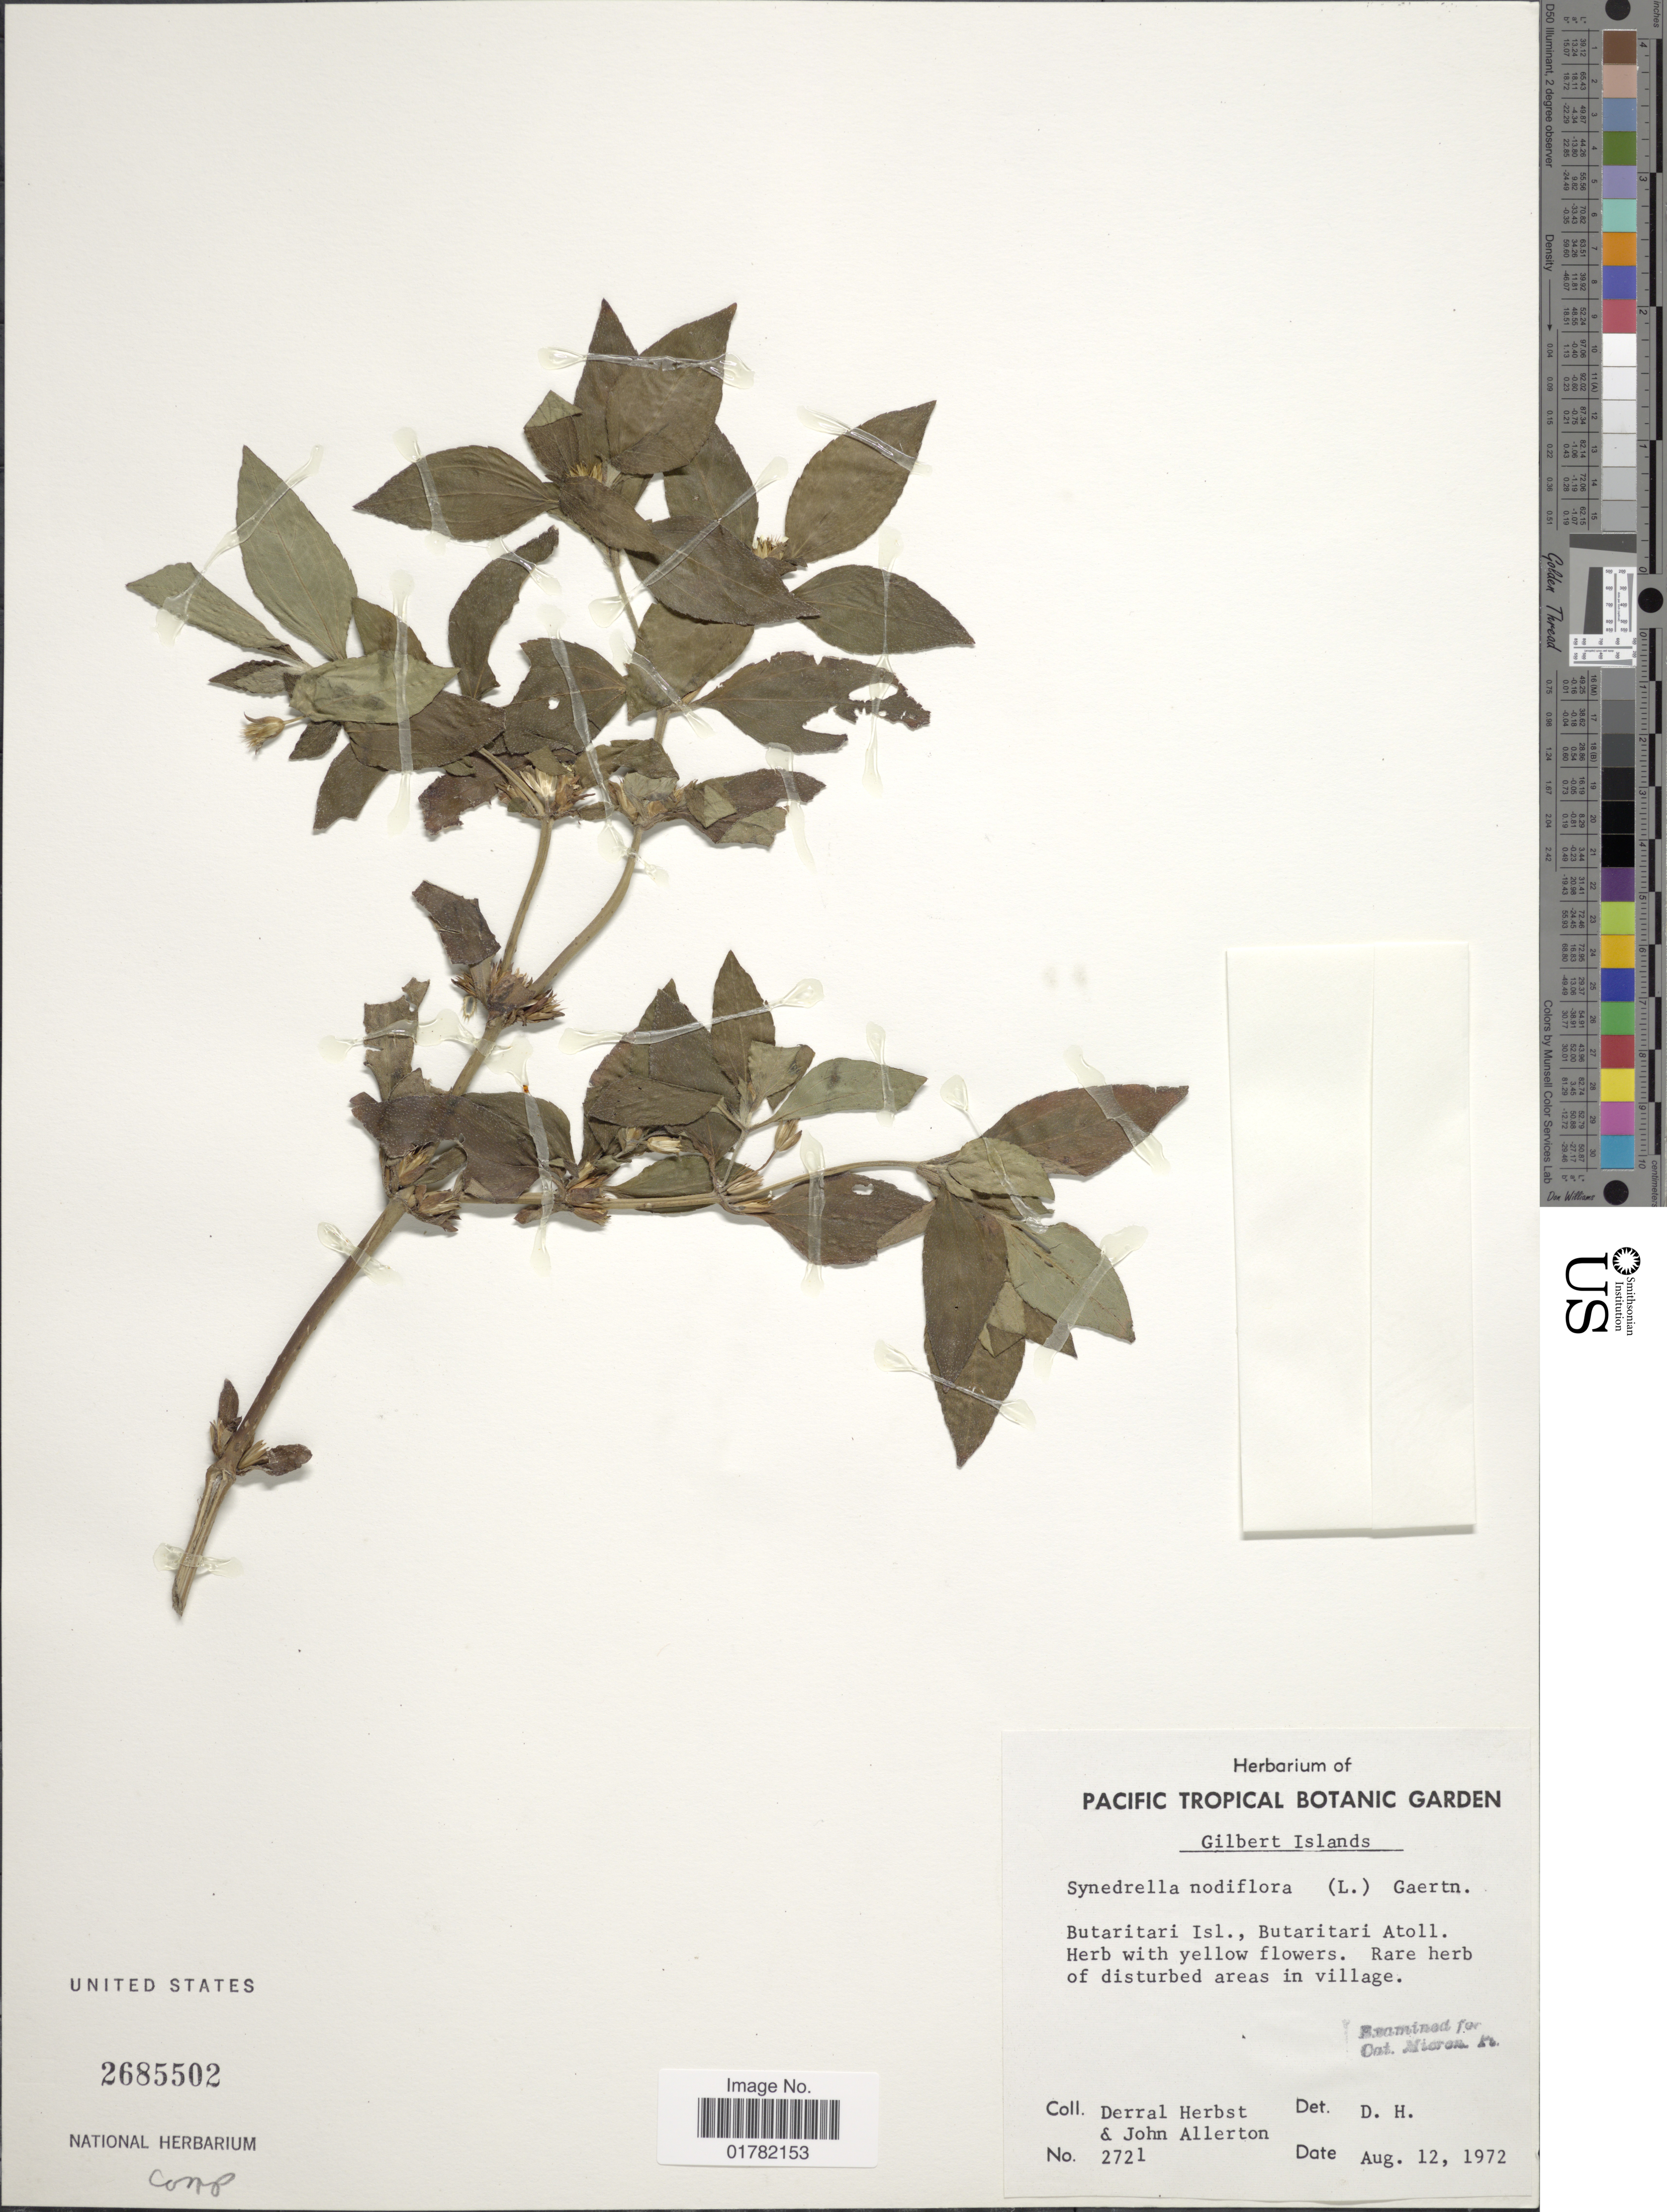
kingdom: Plantae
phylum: Tracheophyta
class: Magnoliopsida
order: Asterales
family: Asteraceae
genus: Synedrella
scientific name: Synedrella nodiflora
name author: (L.) Gaertn.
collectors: D. R. Herbst & J. Allerton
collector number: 2721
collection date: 1972-08-12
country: Kiribati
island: Butaritari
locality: Gilbert Islands, Butaritari Isl., Butaritari Atoll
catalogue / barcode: US 2685502